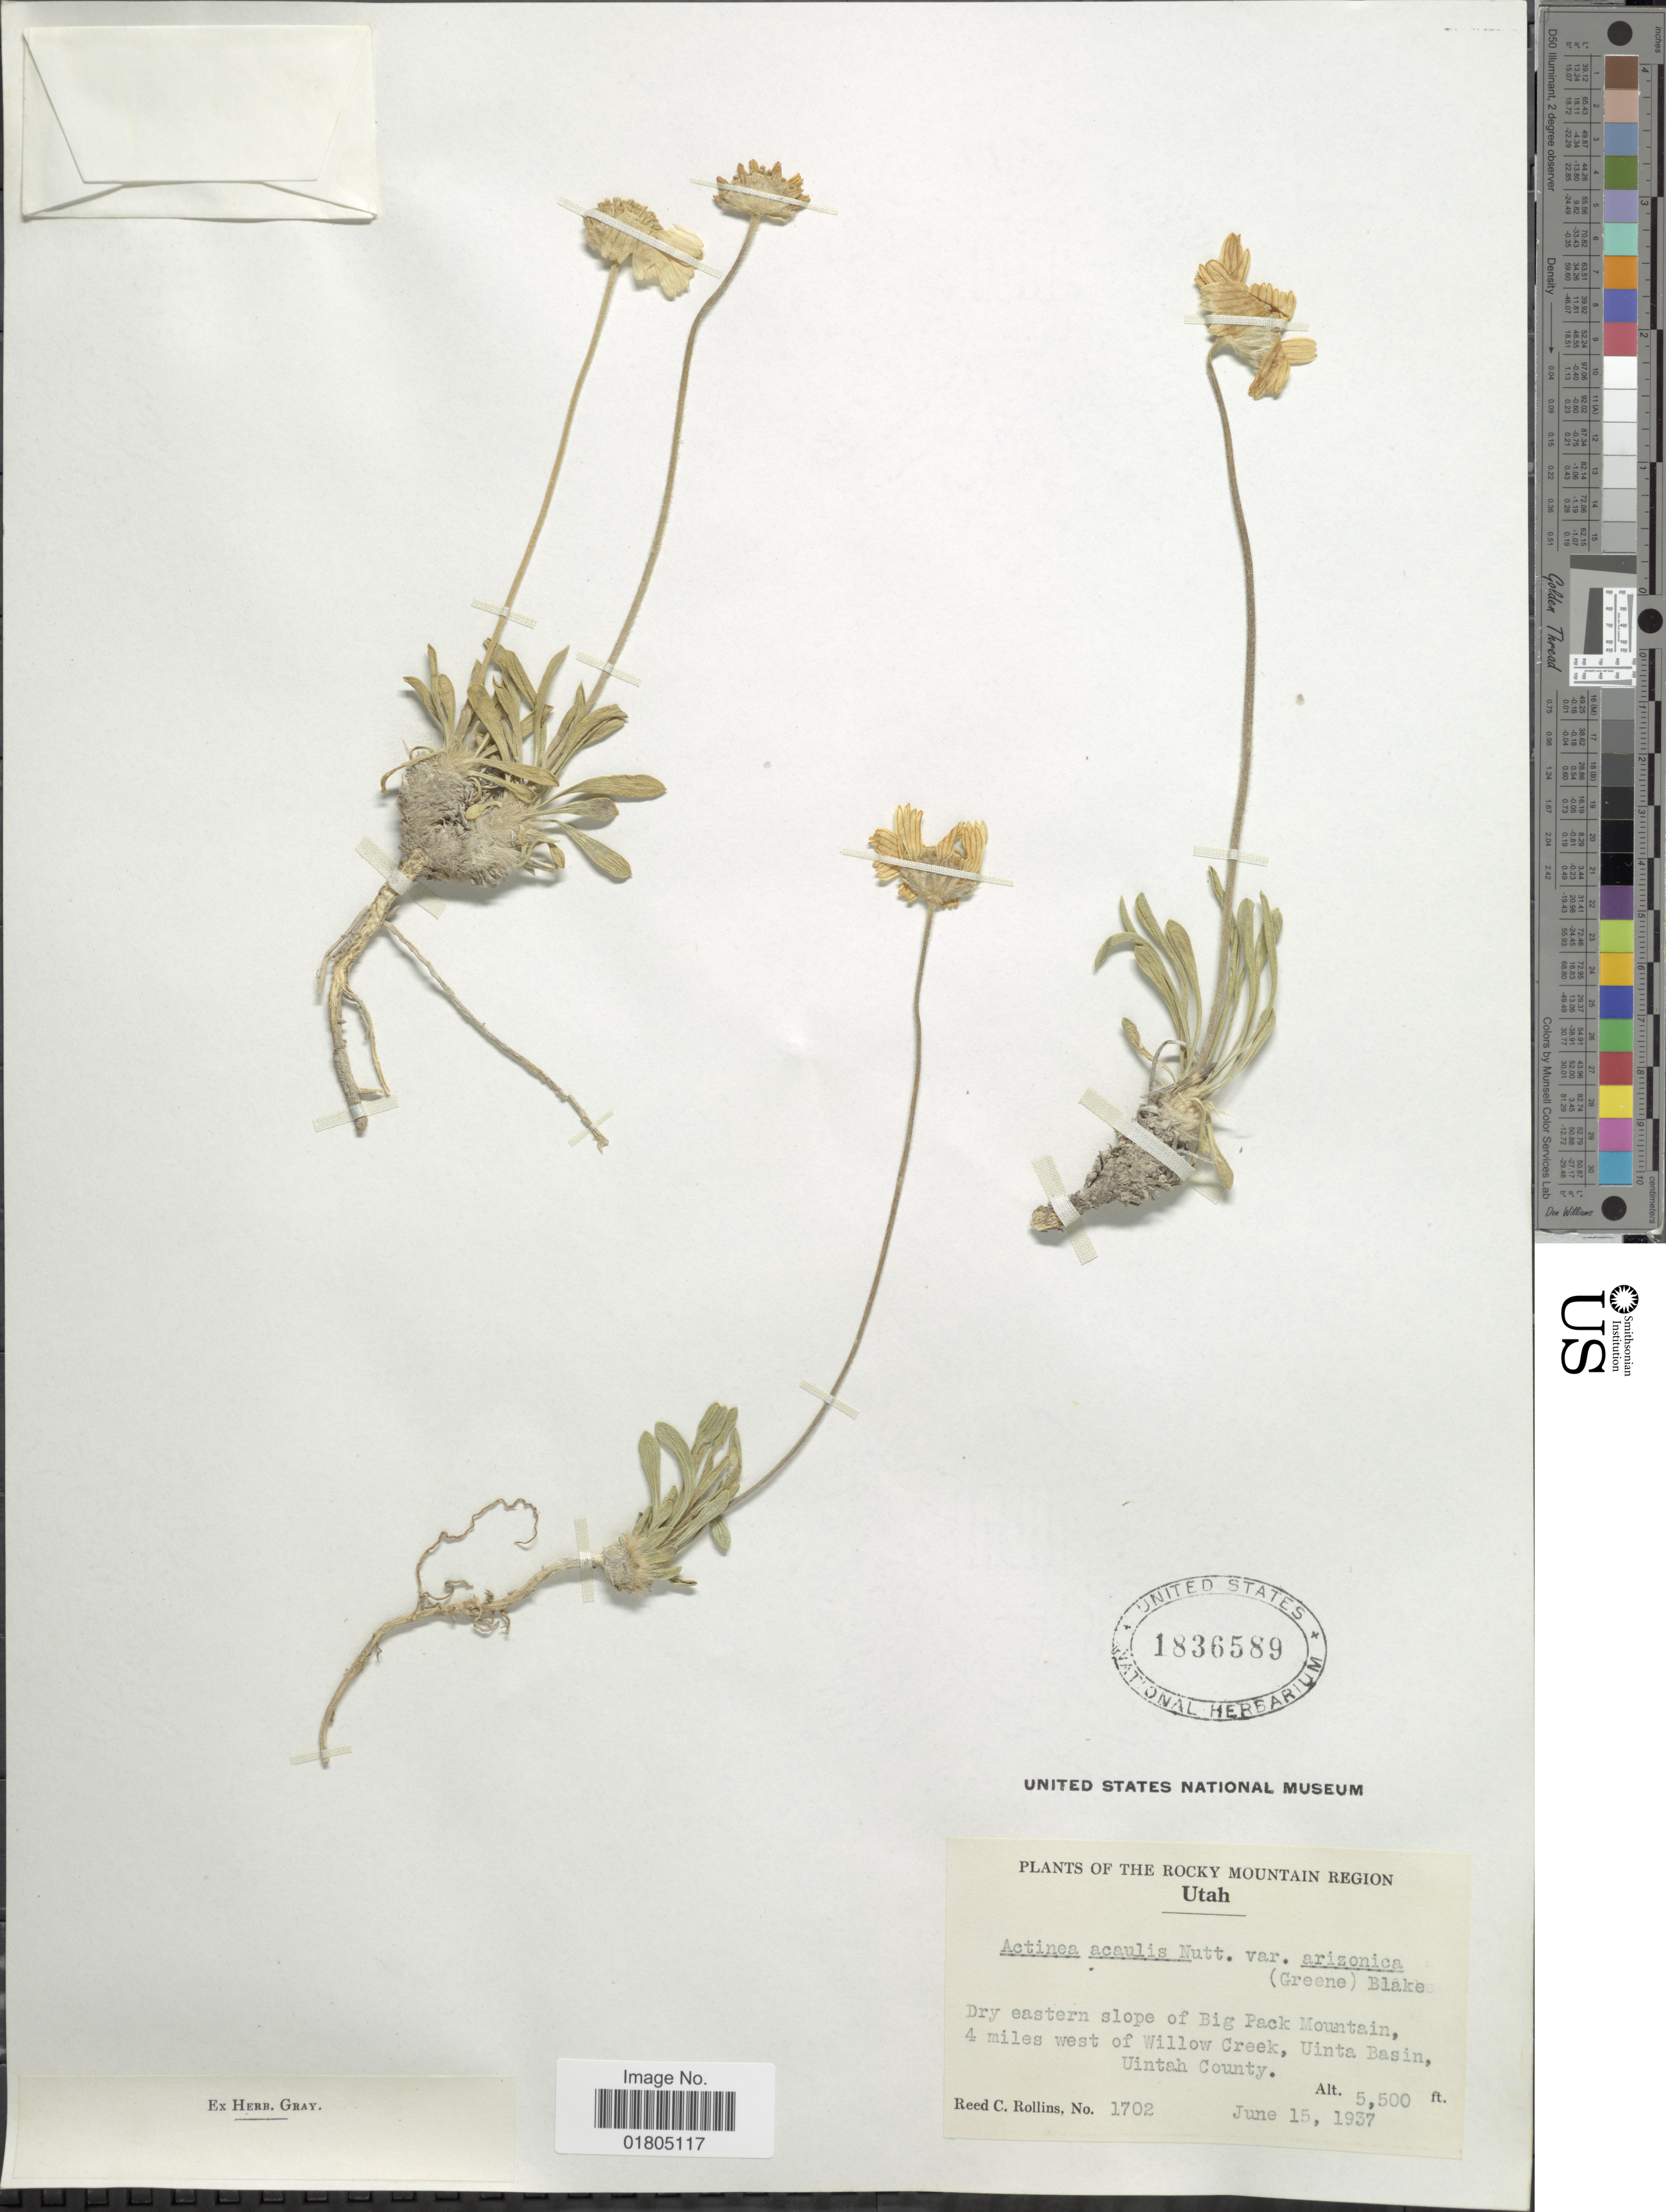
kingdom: Plantae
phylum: Tracheophyta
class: Magnoliopsida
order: Asterales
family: Asteraceae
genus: Actinea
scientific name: Actinea acaulis var. arizonica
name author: (Greene) S.F. Blake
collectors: R. C. Rollins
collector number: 1702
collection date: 1937-06-15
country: United States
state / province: Utah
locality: Dry eastern slope of Bog Pack Mountain, 4 miles west of Willow Creek, Uinta Basin, Uintah County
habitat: dry eastern slope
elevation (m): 1676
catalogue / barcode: US 1836589